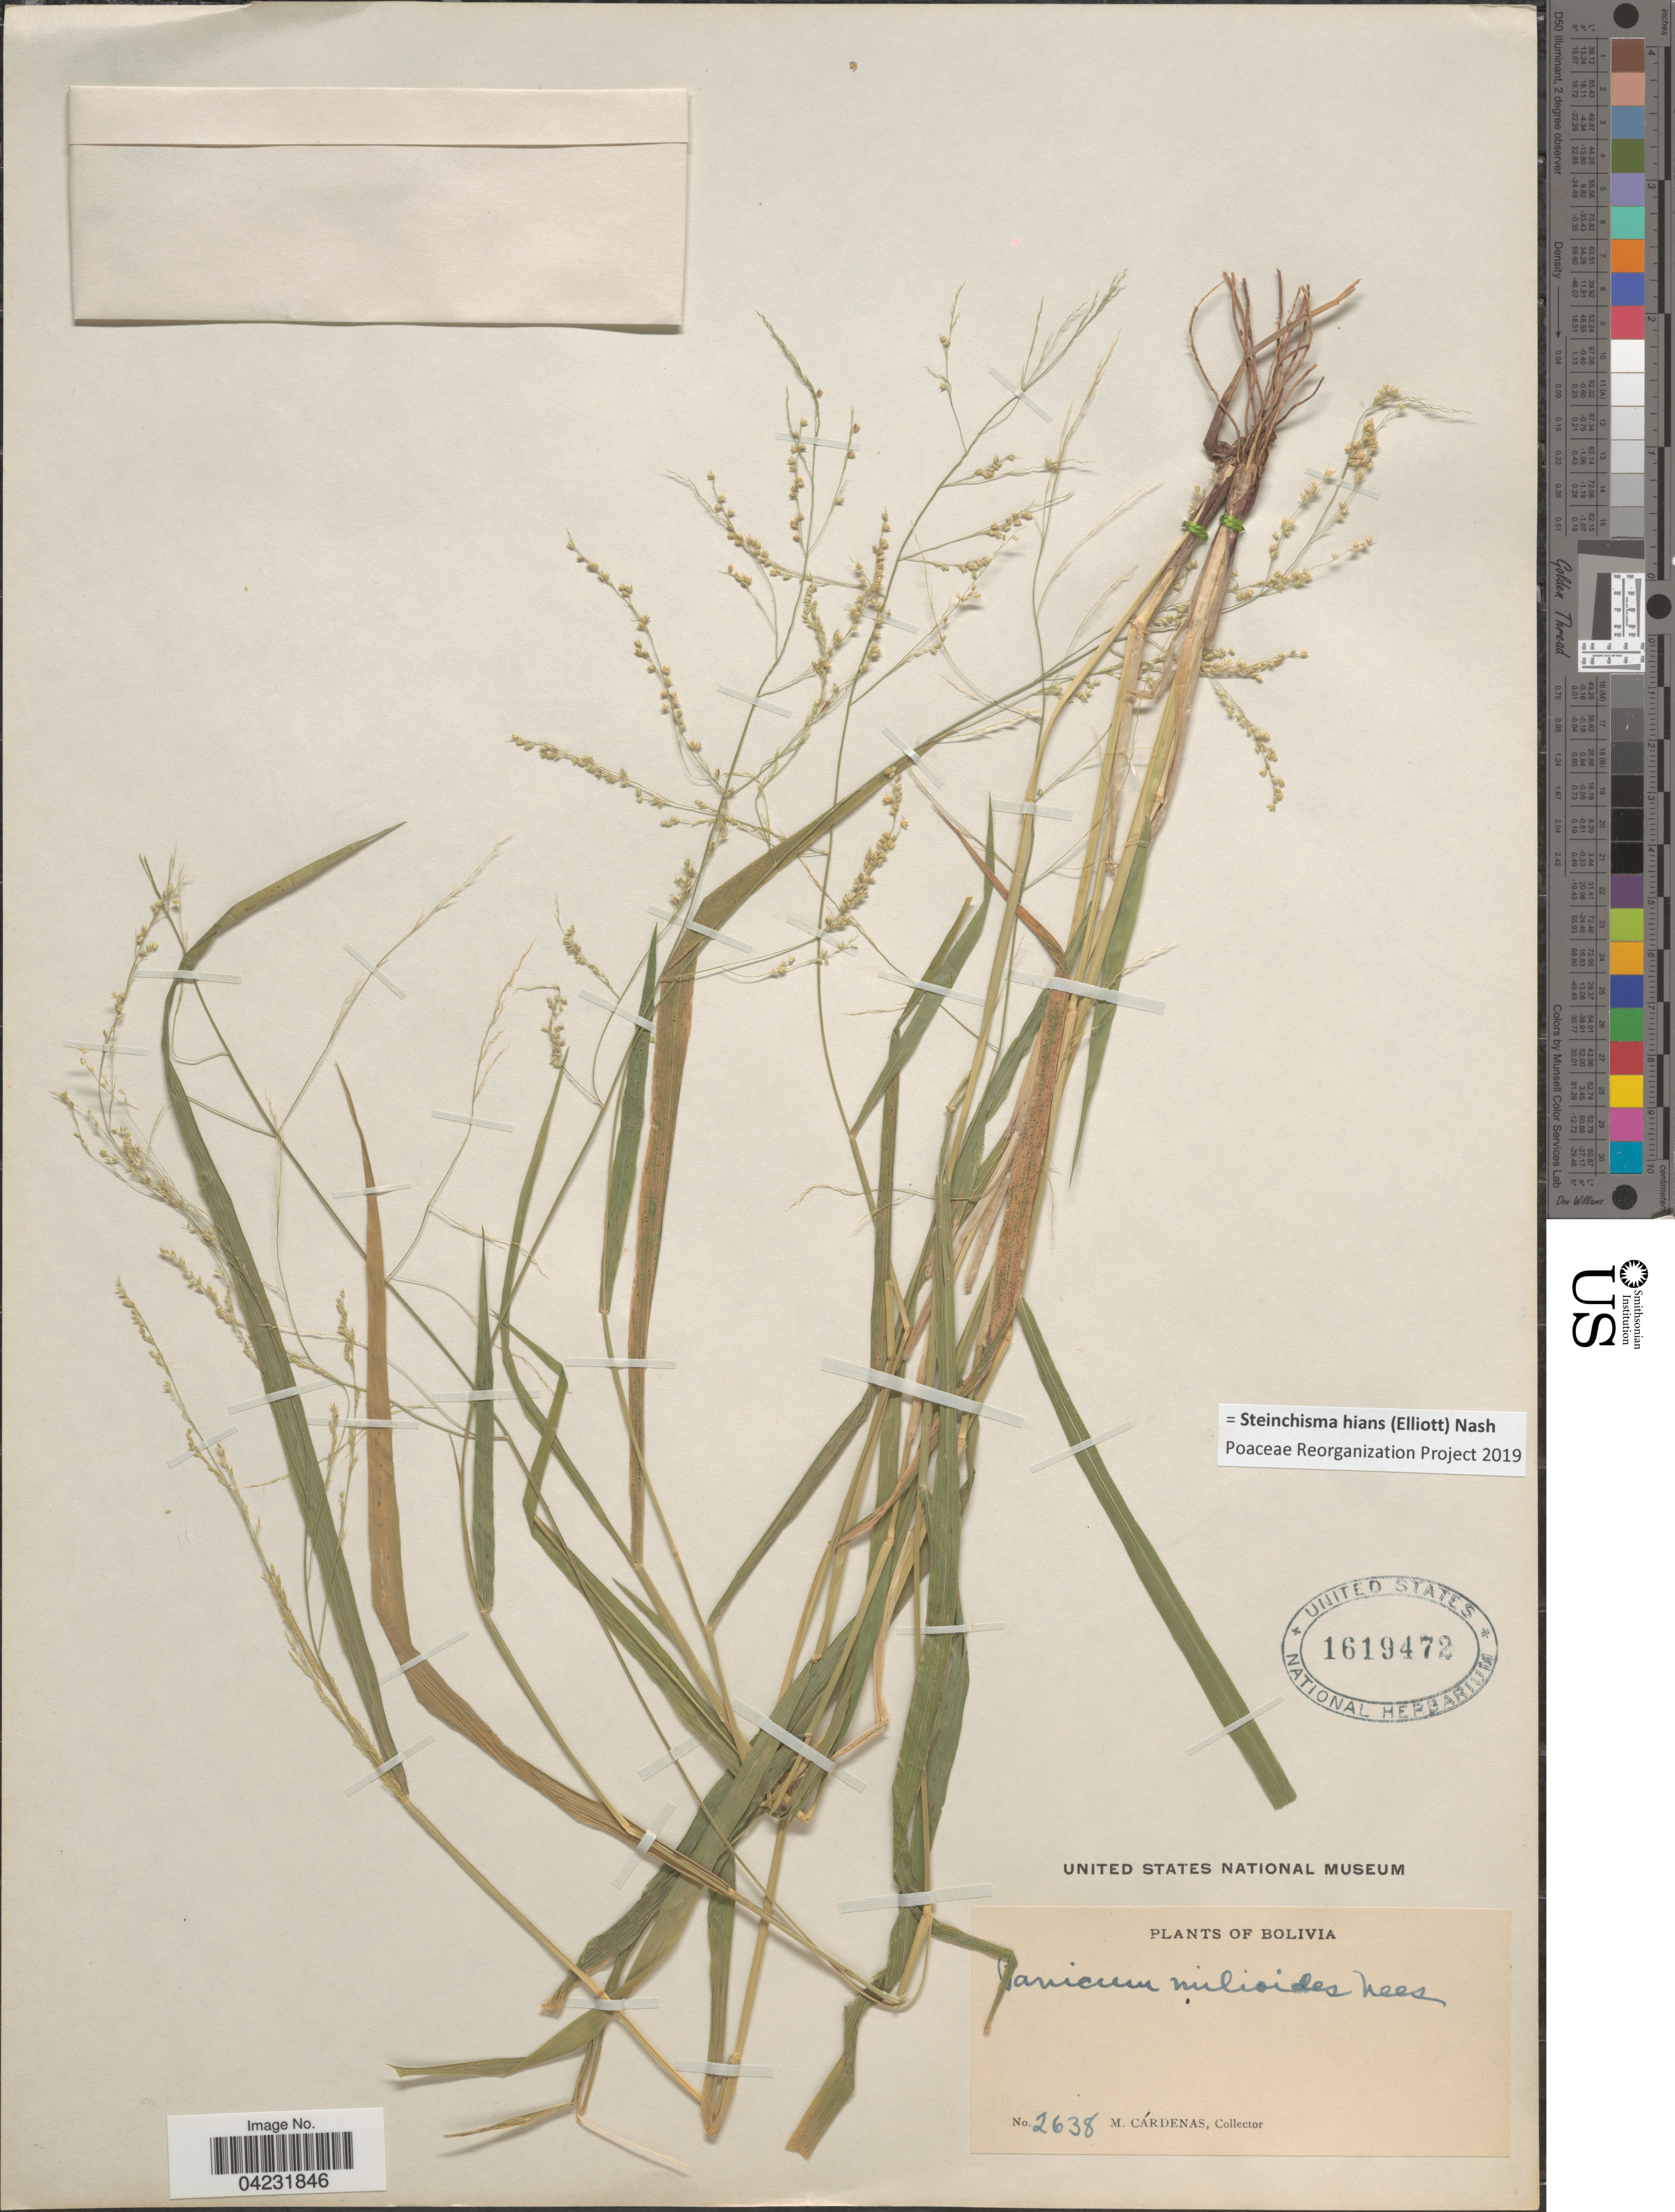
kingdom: Plantae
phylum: Tracheophyta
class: Liliopsida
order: Poales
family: Poaceae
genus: Steinchisma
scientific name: Steinchisma hians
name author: (Elliott) Nash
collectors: M. Cárdenas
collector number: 2638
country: Bolivia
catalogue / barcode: US 1619472